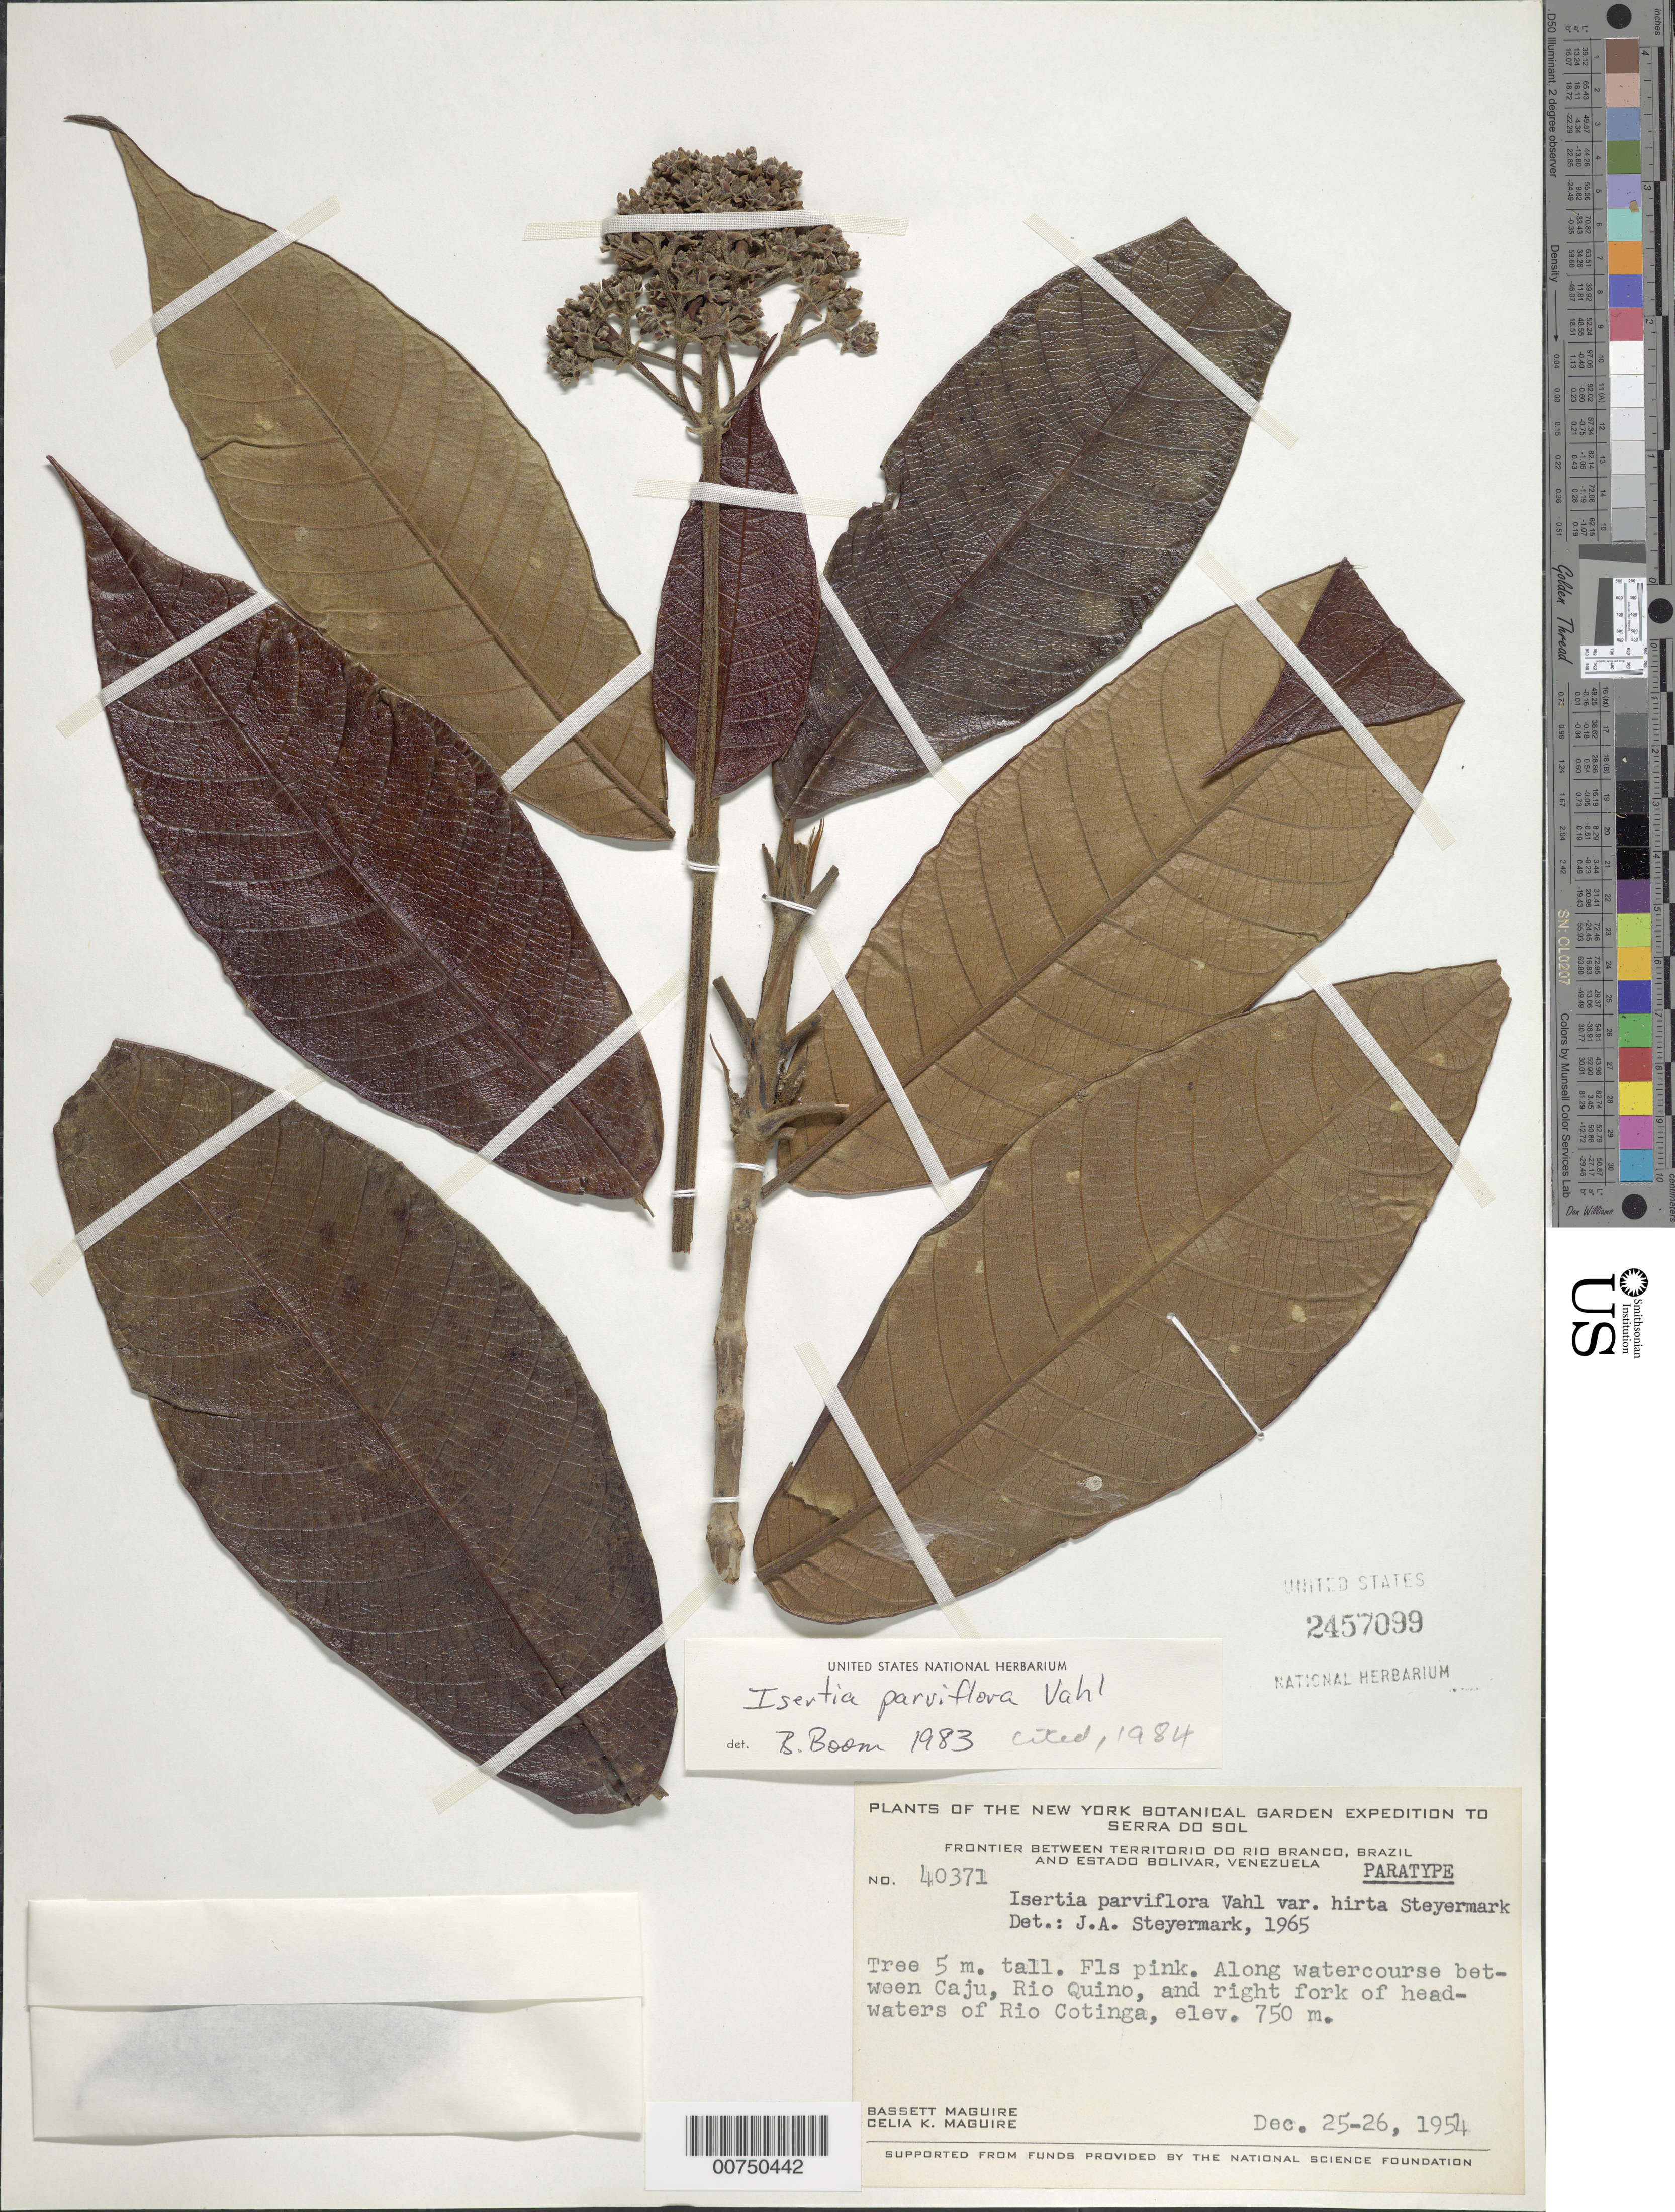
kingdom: Plantae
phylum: Tracheophyta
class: Magnoliopsida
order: Gentianales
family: Rubiaceae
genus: Isertia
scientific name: Isertia parviflora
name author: Vahl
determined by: Boom, B. M.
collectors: B. Maguire & C. K. Maguire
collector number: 40371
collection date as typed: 25-Dec-54 to 26-Dec-54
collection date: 1954-12-25/1954-12-26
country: Venezuela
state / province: Bolívar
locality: Caju, Río Quino to right fork of headwaters of Río Cotinga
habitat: Along watercourse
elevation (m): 750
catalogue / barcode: US 2457099